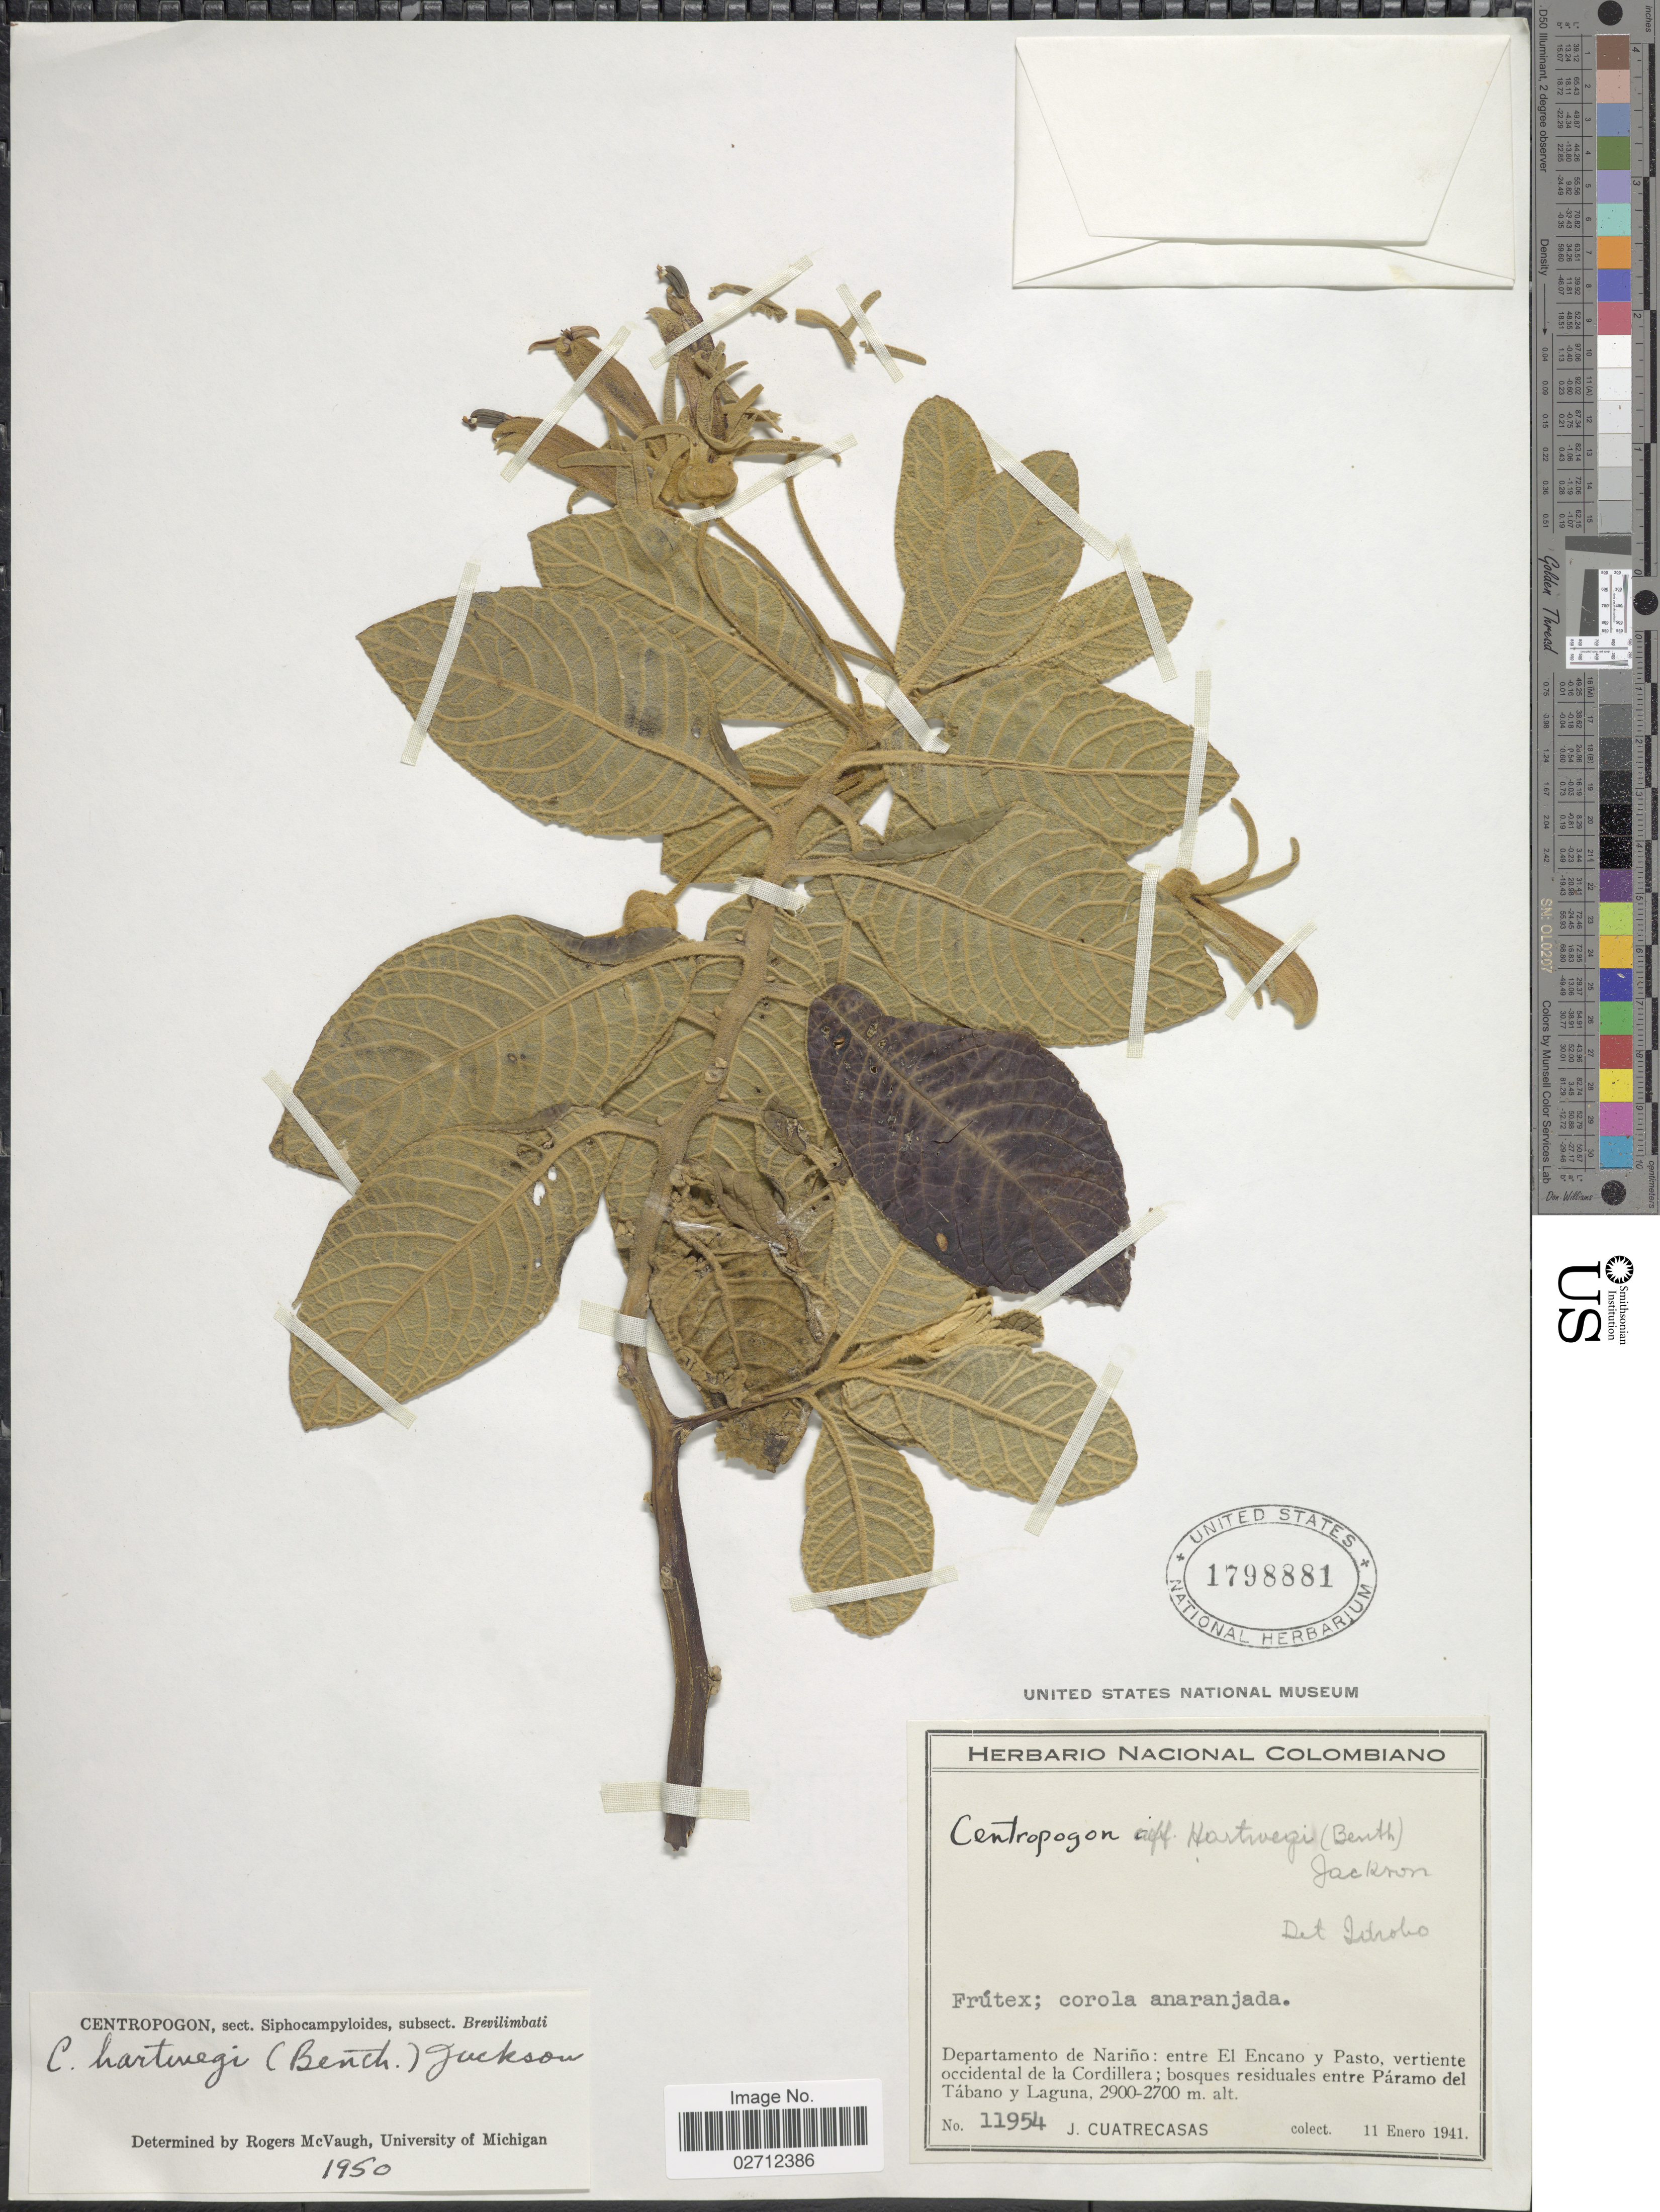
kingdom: Plantae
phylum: Tracheophyta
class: Magnoliopsida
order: Asterales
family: Campanulaceae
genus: Centropogon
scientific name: Centropogon hartwegii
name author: (Benth.) Benth. & Hook. f. ex B.D. Jacks.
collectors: J. Cuatrecasas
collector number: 11954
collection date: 1941-01-11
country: Colombia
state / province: Nariño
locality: Departamento de Nariño: entre El Encano y Pasto, vertiente occidental de la Cordillera; bosques residuales entre Páramo del Tábano y Laguna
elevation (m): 2700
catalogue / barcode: US 1798881